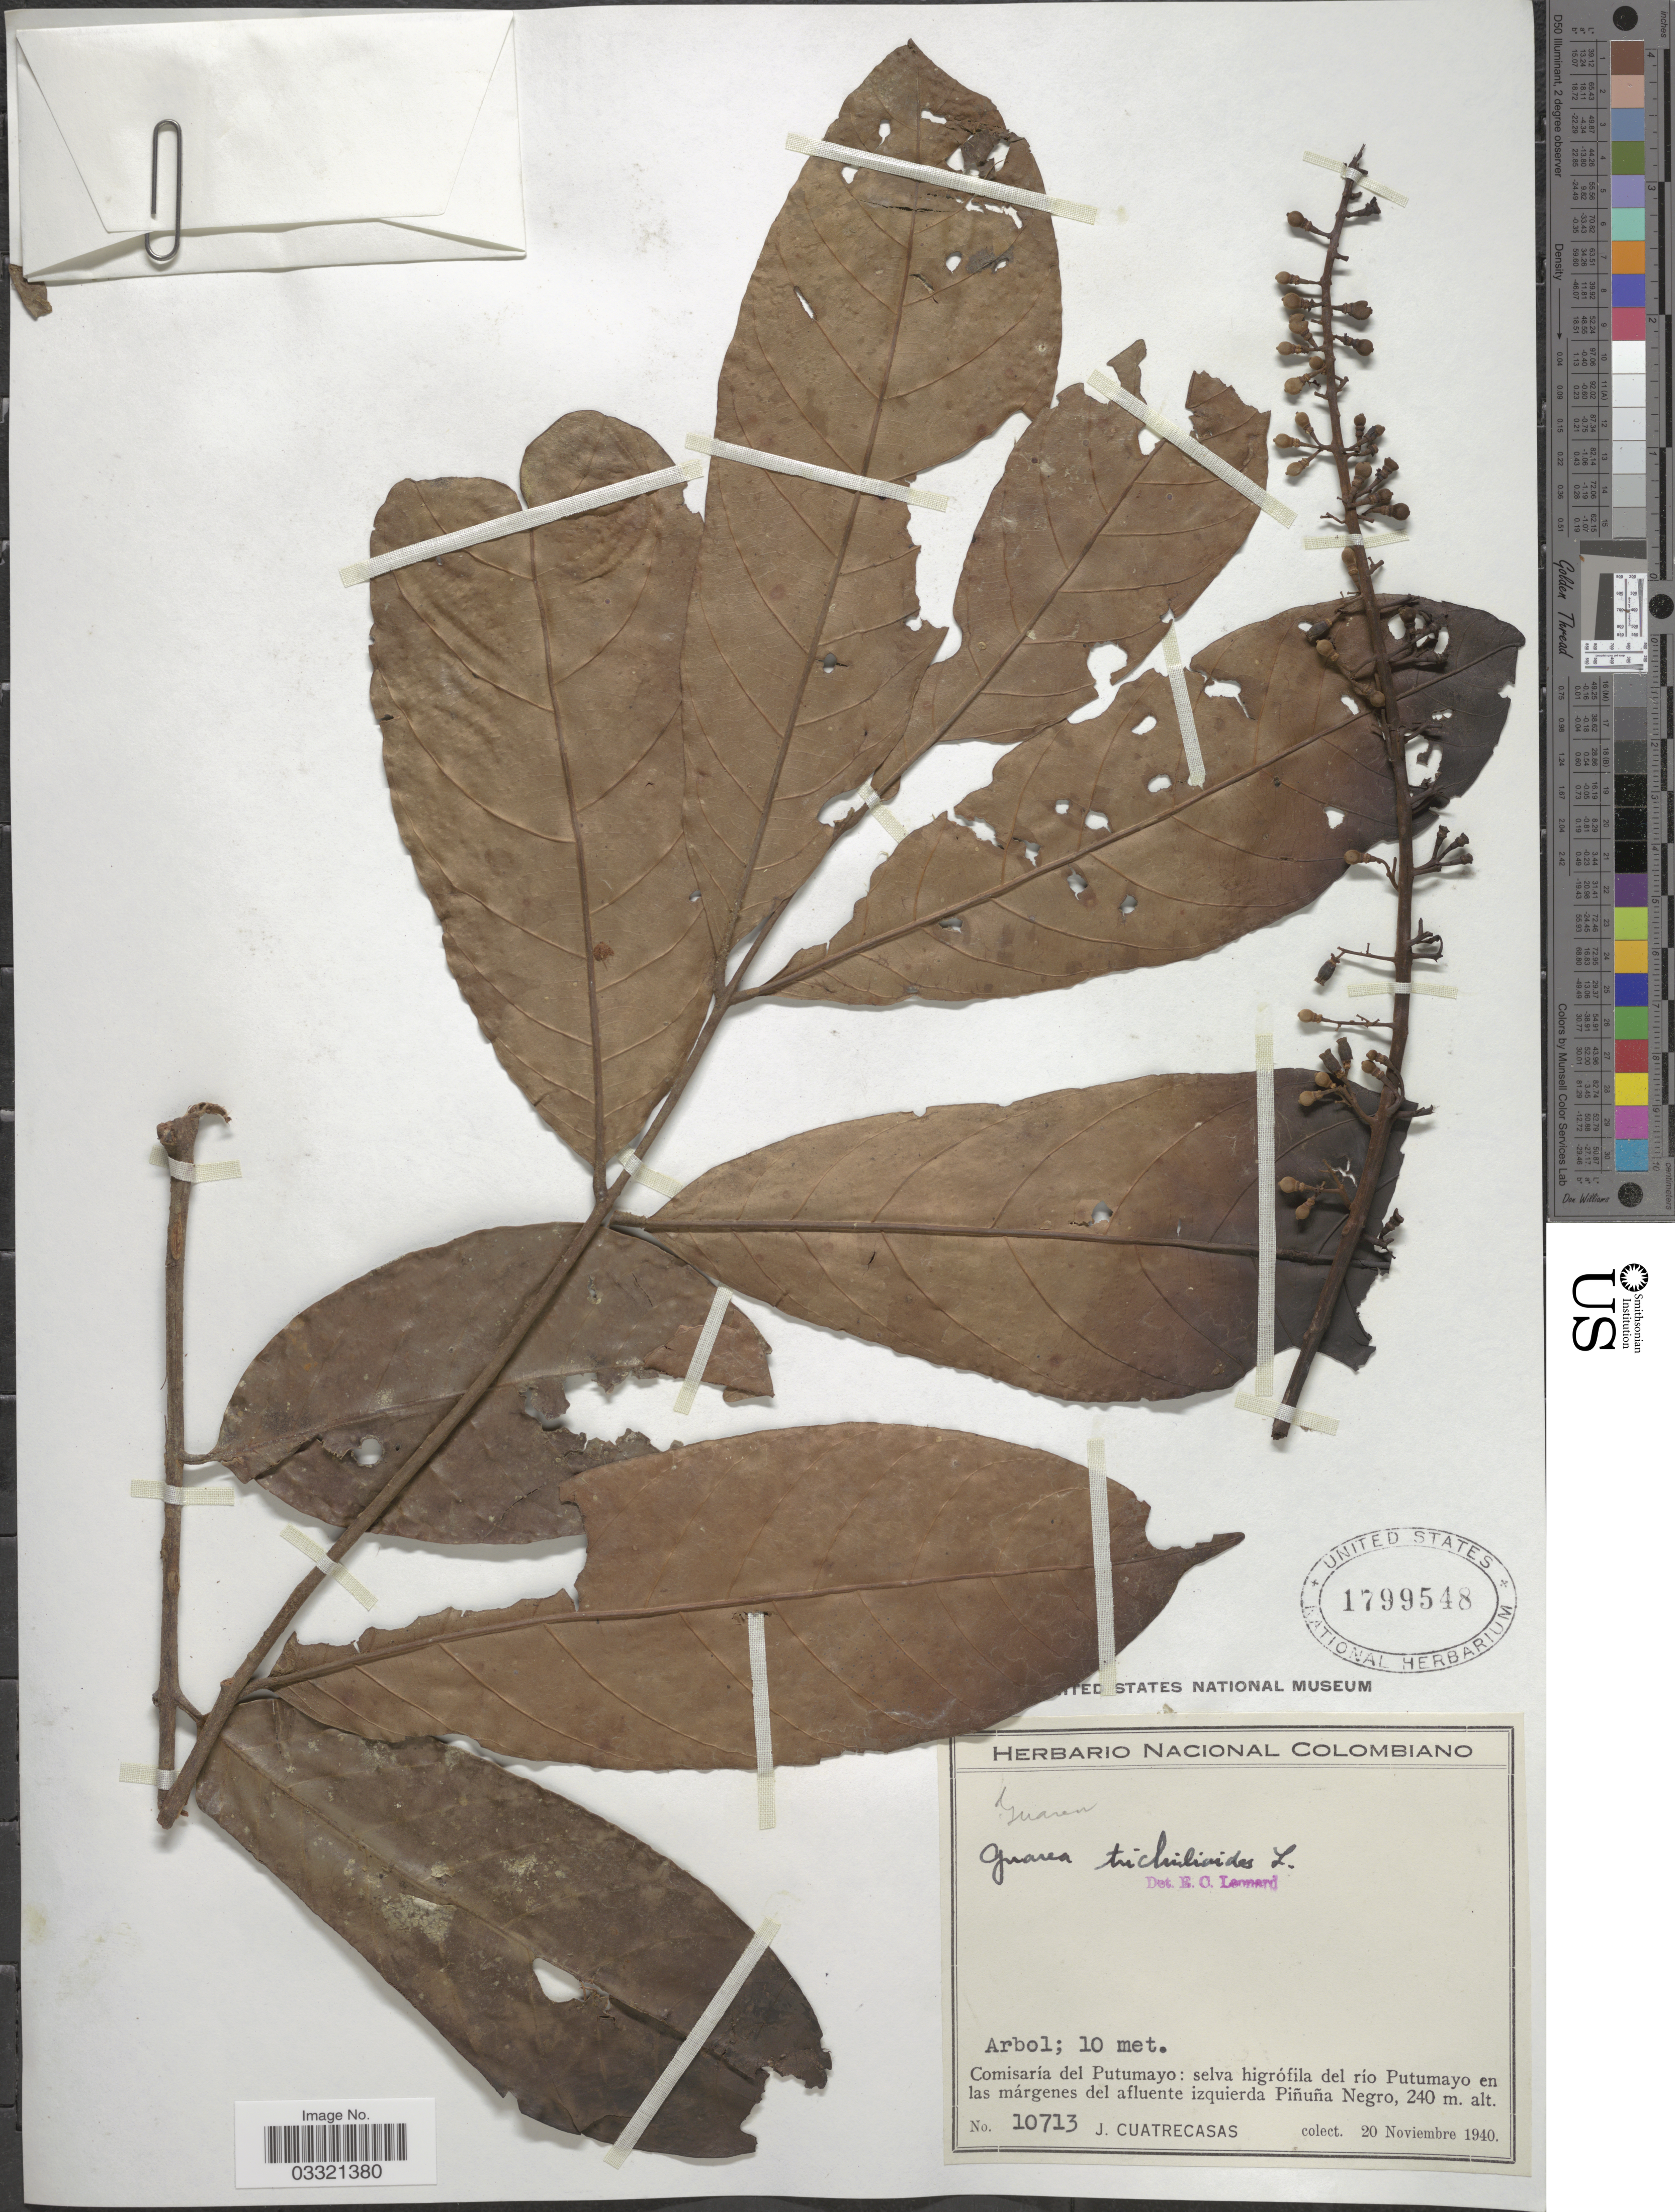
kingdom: Plantae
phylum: Tracheophyta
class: Magnoliopsida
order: Sapindales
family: Meliaceae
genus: Guarea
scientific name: Guarea guidonia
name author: (L.) Sleumer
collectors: J. Cuatrecasas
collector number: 10713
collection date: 1940-11-20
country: Colombia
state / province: Putumayo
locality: Comisaría del Putumayo: selva higrófila del río Putumayo en las márgenes del afluente izquierda Piñuna Negro.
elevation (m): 240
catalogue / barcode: US 1799548